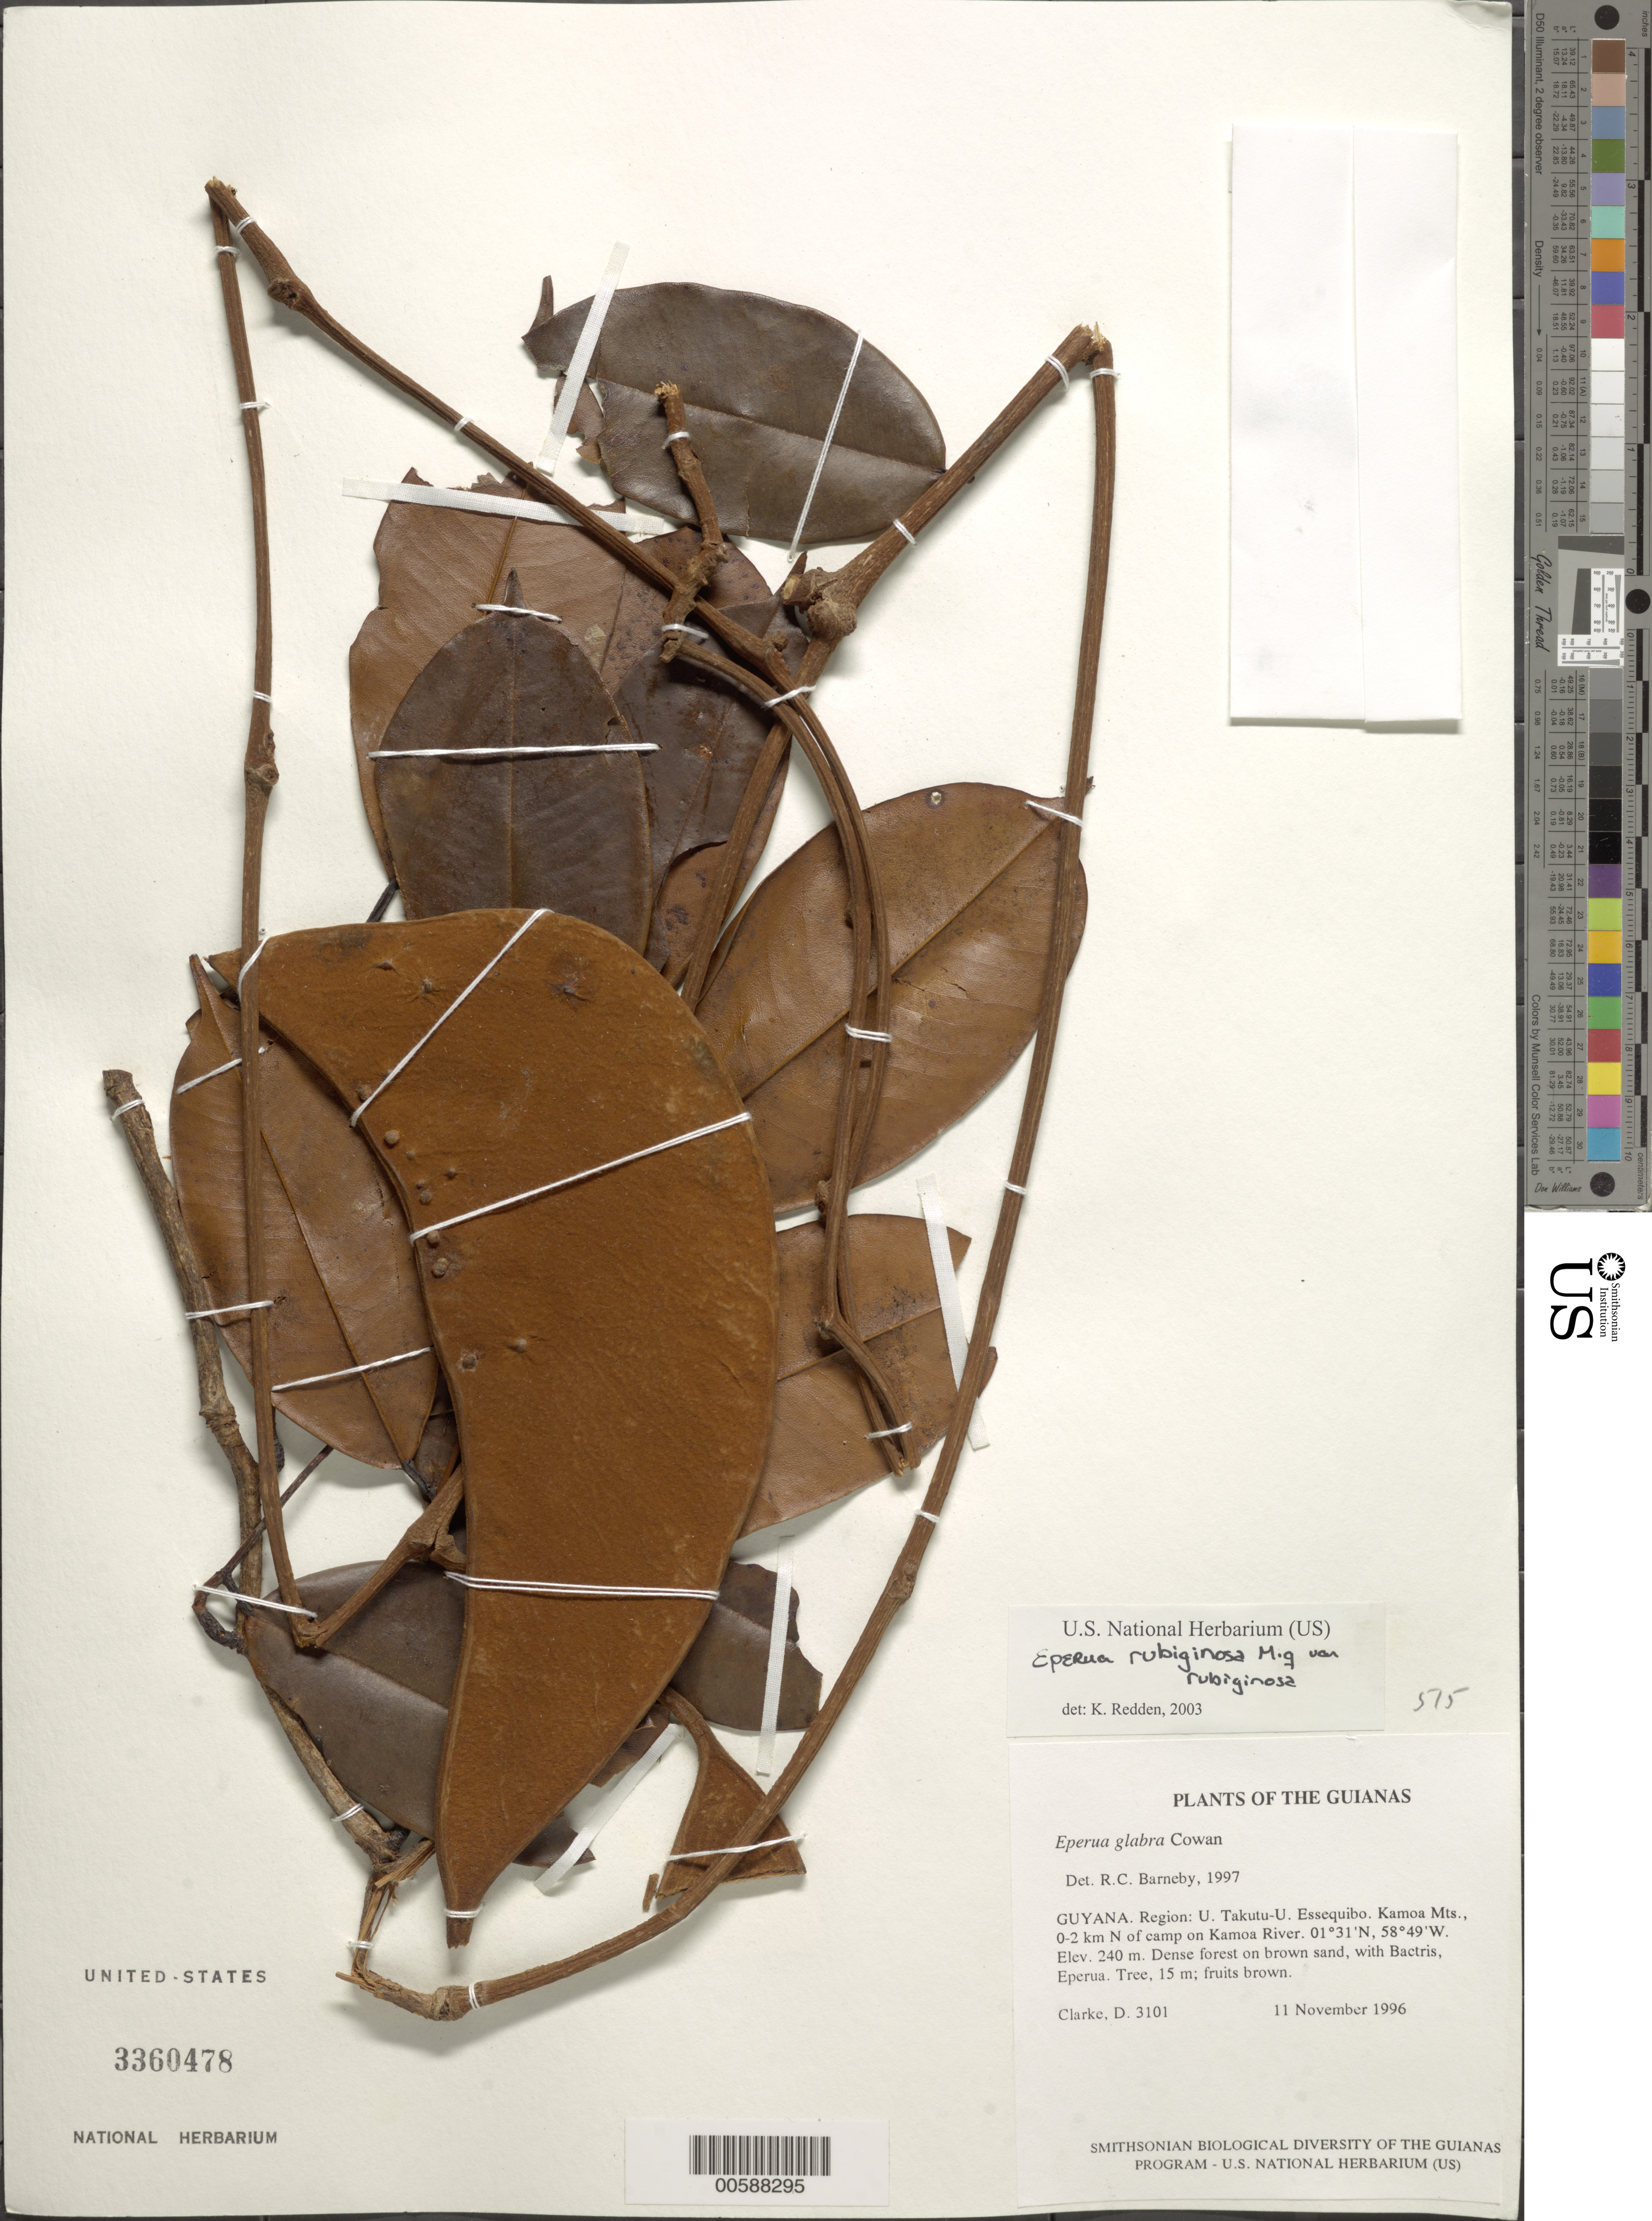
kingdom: Plantae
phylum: Tracheophyta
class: Magnoliopsida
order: Fabales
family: Fabaceae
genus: Eperua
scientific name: Eperua rubiginosa var. rubiginosa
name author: Miq.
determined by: Fortes, E. A.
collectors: H. D. Clarke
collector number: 3101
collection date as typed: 11 November 1996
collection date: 1996-11-11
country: Guyana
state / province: U. Takutu-U. Essequibo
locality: Kamoa Mts., 0-2 km N of camp on Kamoa River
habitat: Dense forest on brown sand, with Bactris, Eperua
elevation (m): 240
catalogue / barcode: US 3360478